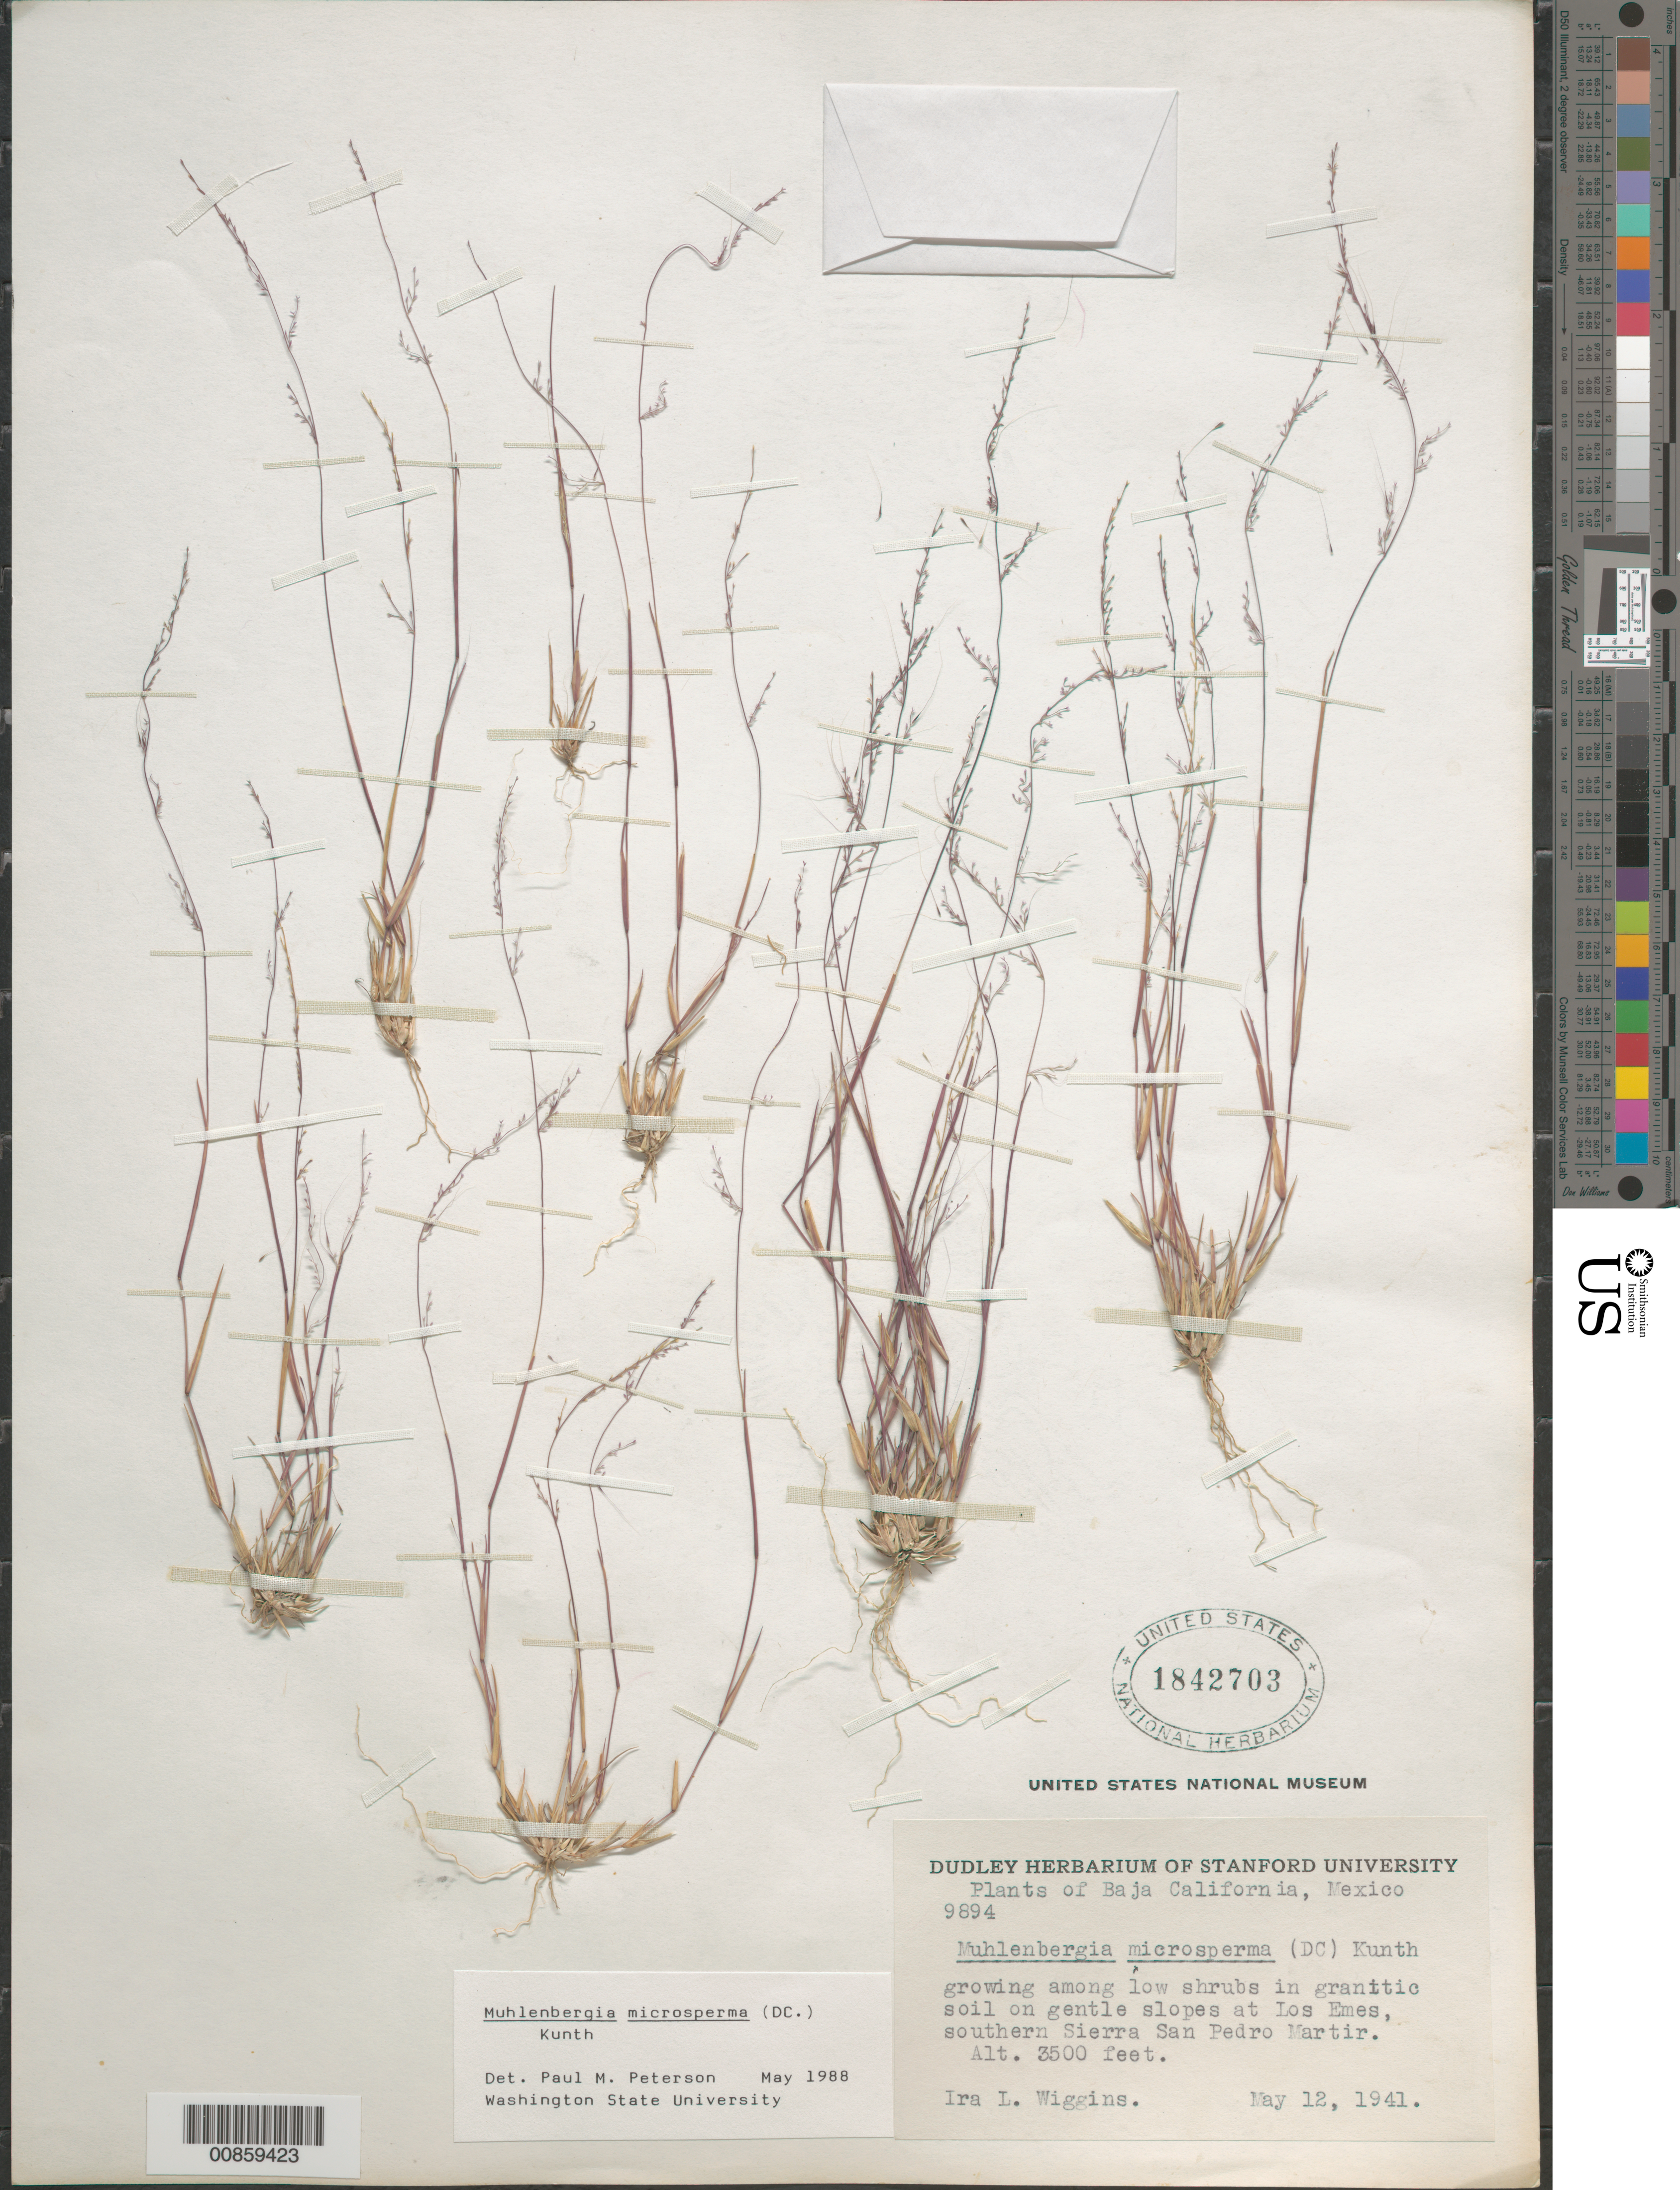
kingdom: Plantae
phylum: Tracheophyta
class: Liliopsida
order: Poales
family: Poaceae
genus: Muhlenbergia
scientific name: Muhlenbergia microsperma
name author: (DC.) Kunth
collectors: I. L. Wiggins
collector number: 9894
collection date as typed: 12 May 1941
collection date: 1941-05-12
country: Mexico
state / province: Baja California Norte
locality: Los Emes, S Sierra San Pedro Martir, B.C.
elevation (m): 1067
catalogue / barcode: US 1842703